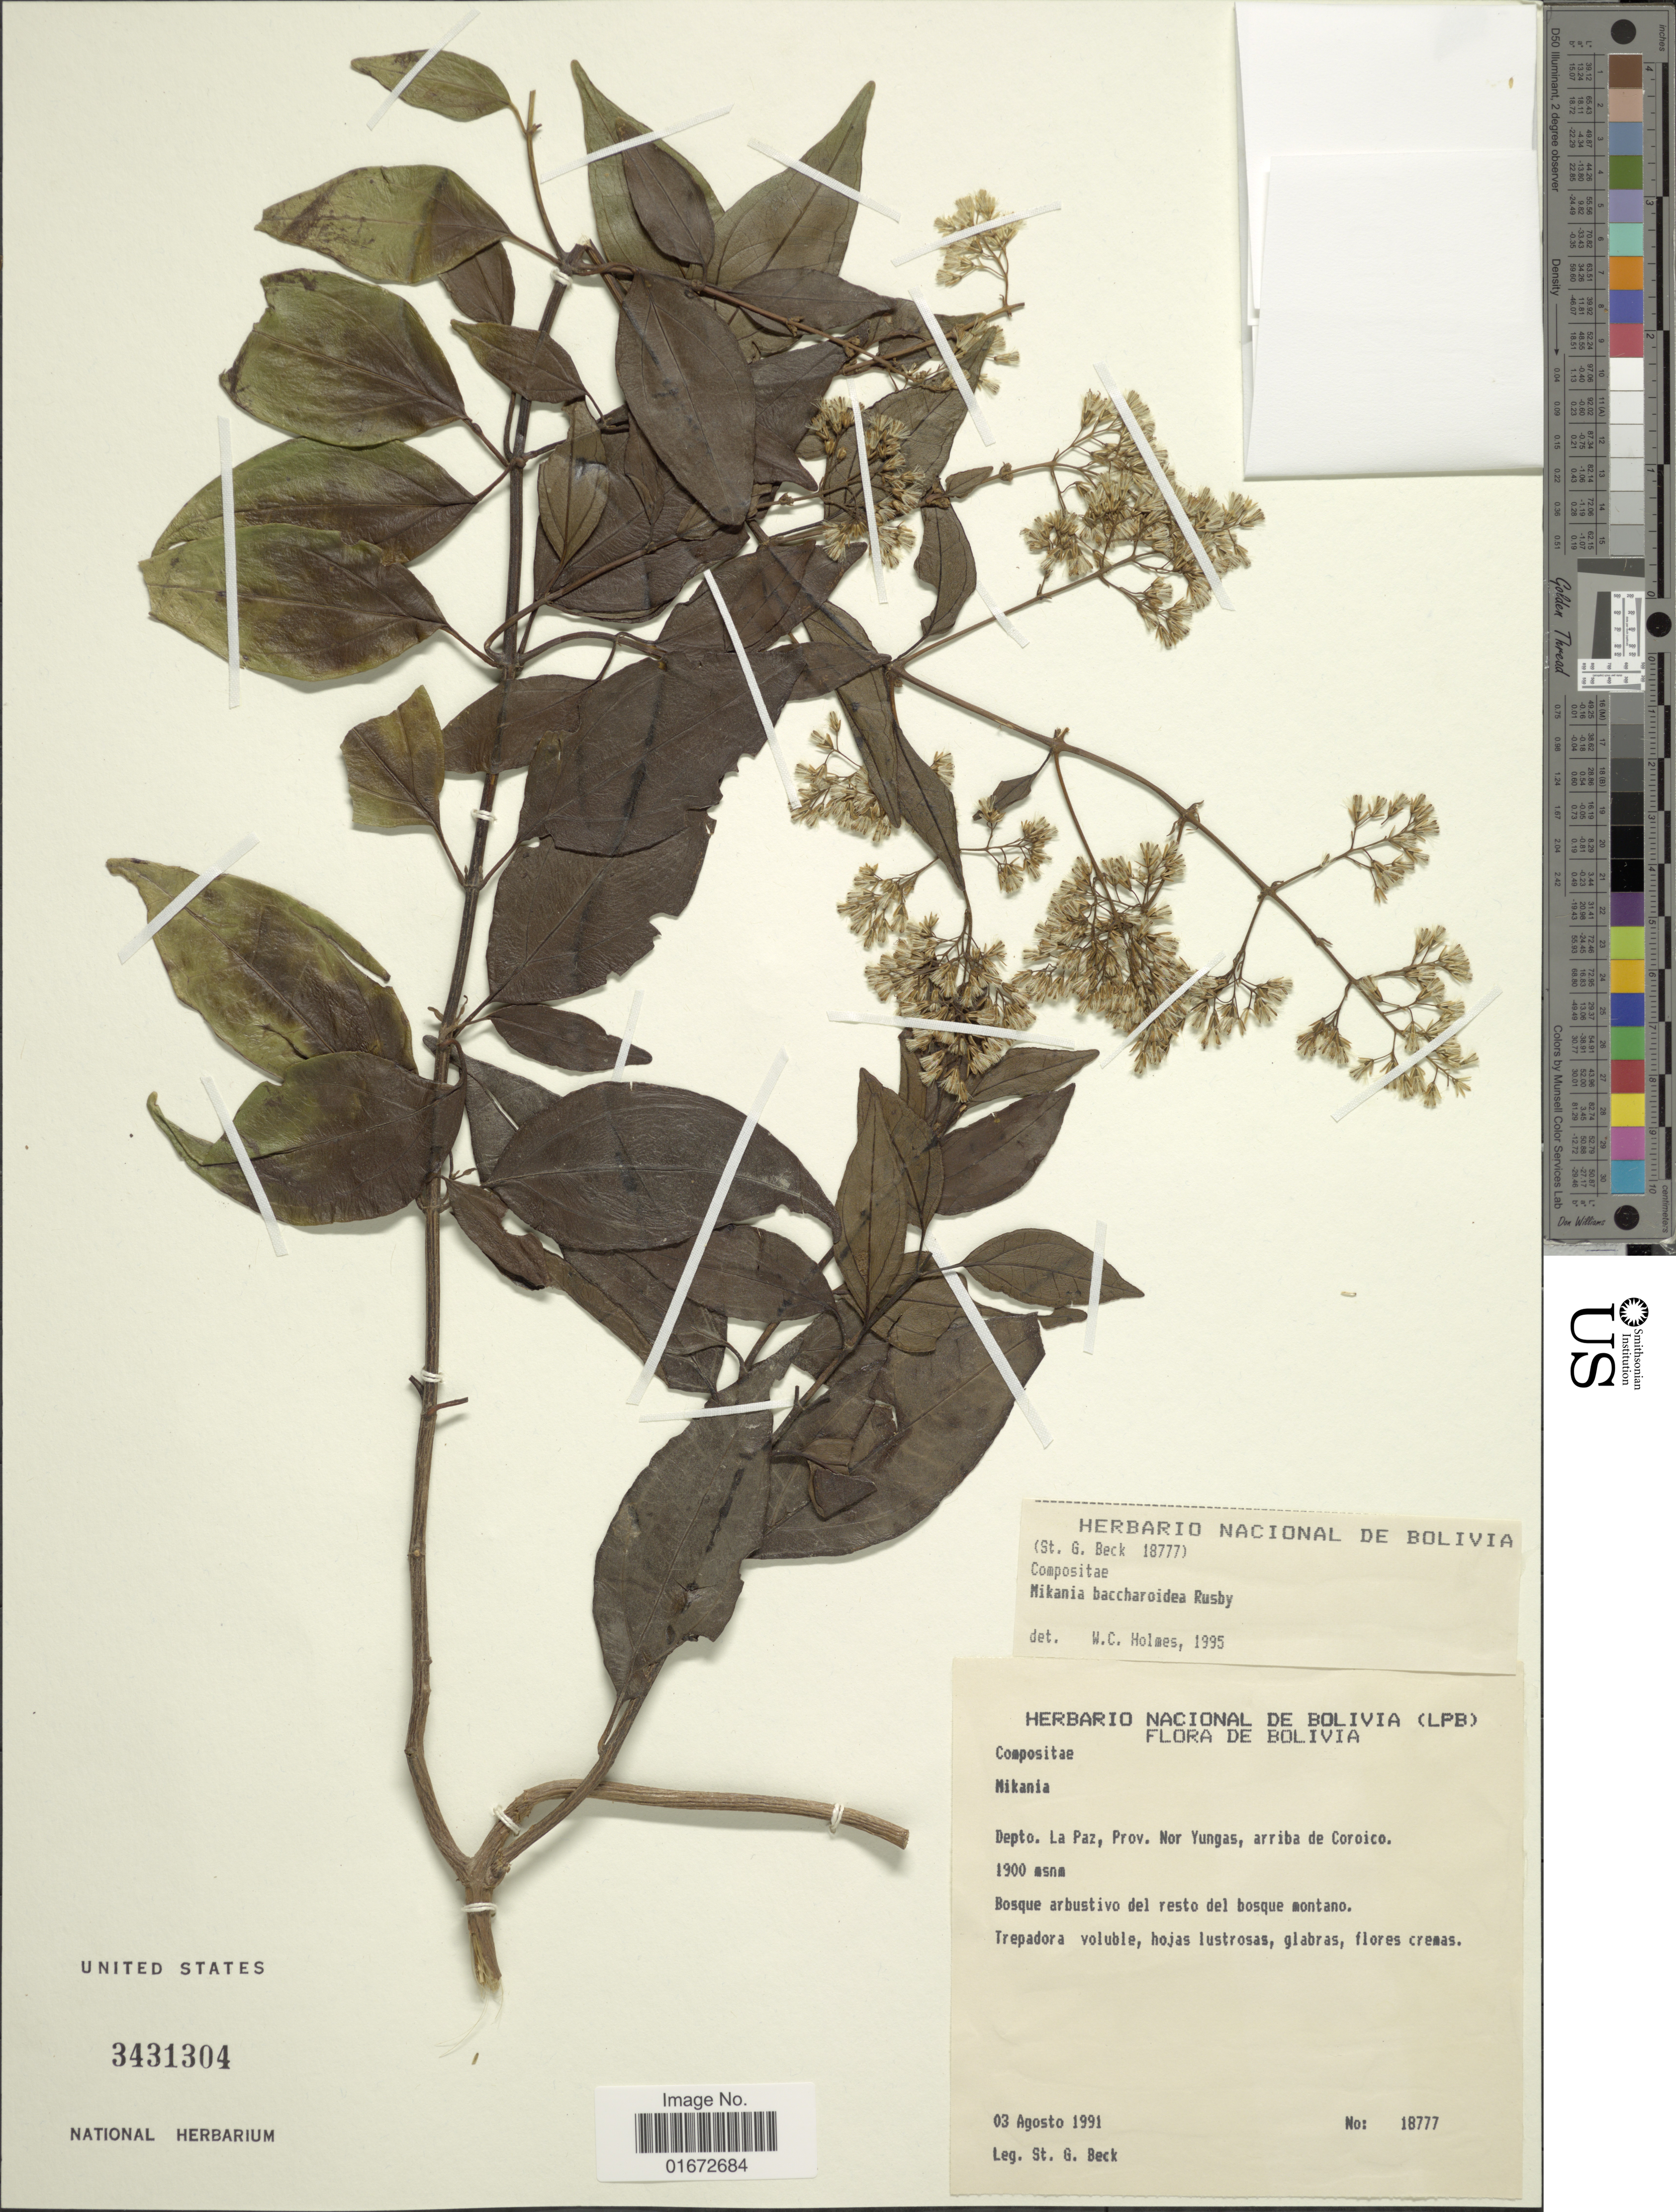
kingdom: Plantae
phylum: Tracheophyta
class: Magnoliopsida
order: Asterales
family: Asteraceae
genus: Mikania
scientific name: Mikania baccharoidea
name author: Rusby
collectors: S. G. Beck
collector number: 18777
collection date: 1991-08-03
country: Bolivia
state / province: La Paz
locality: Depto. La Paz, Prov. Nor Yungas, arriba de Coroico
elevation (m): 1900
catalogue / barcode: US 3431304